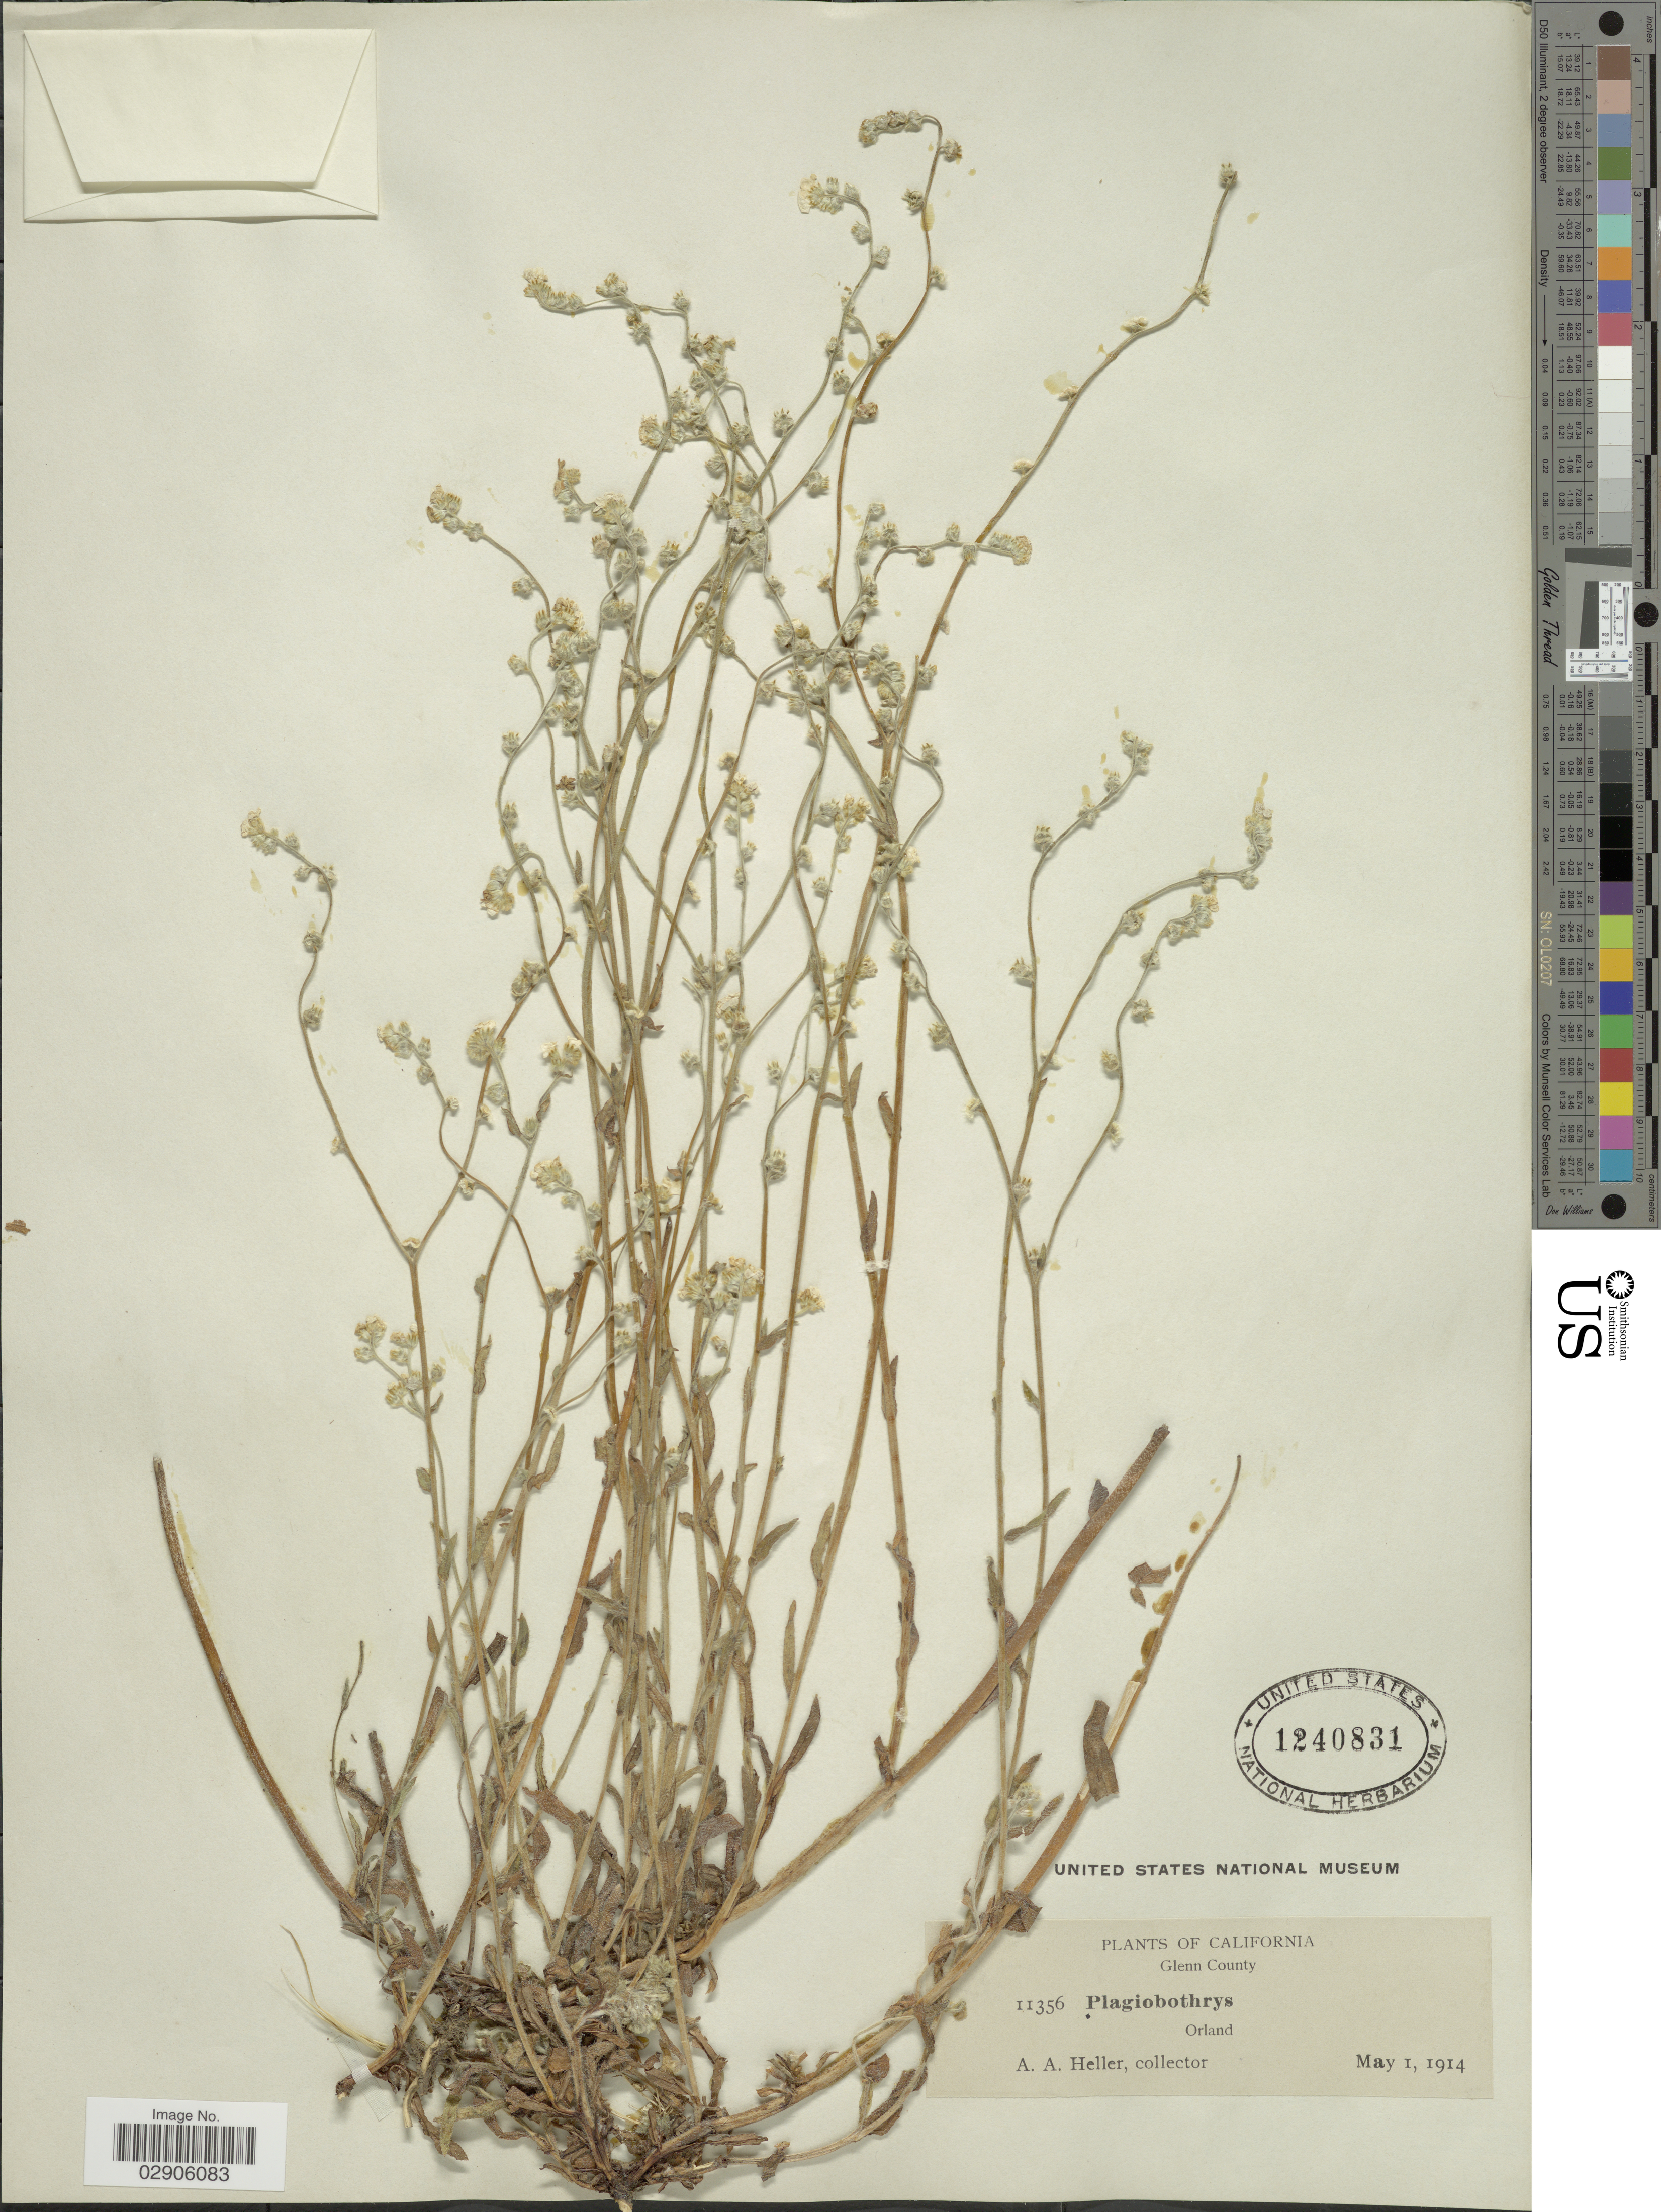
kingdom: Plantae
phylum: Tracheophyta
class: Magnoliopsida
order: Boraginales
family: Boraginaceae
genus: Plagiobothrys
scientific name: Plagiobothrys sp.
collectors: A. A. Heller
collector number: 11356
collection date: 1914-05-01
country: United States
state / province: California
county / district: Glenn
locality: Glenn County, Orland.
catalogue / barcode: US 1240831